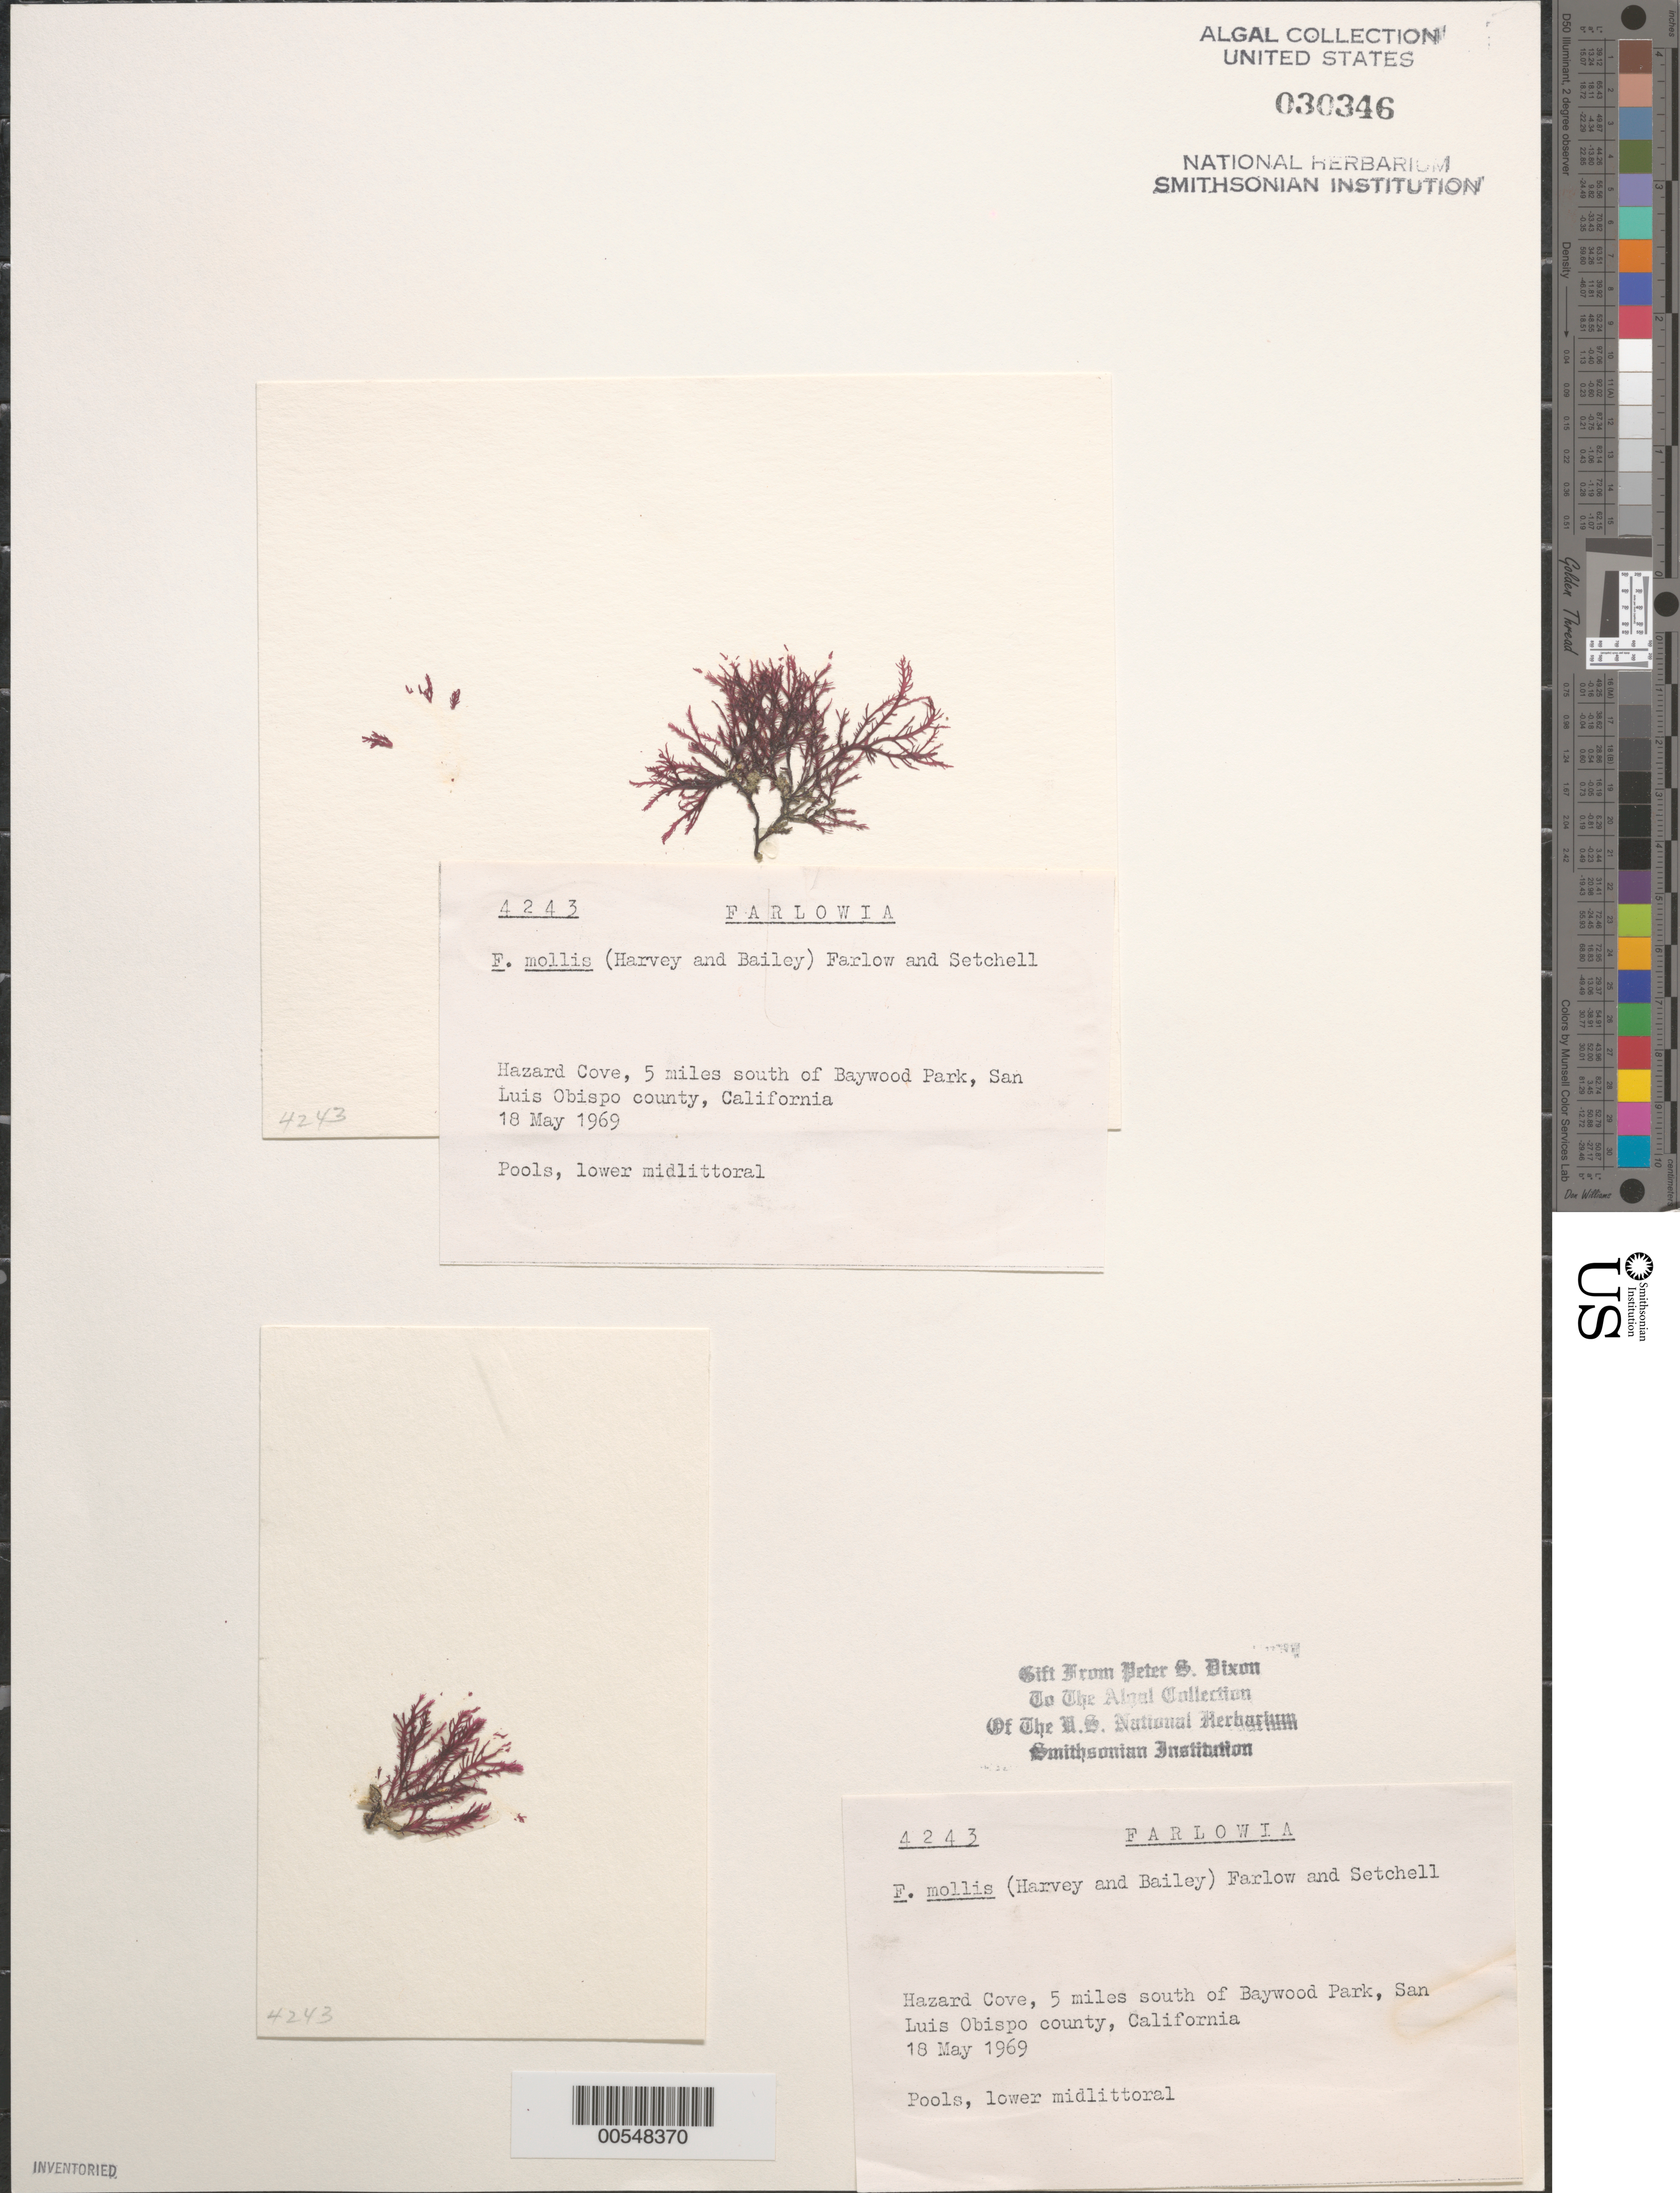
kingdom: Plantae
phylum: Rhodophyta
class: Florideophyceae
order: Gigartinales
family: Dumontiaceae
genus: Farlowia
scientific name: Farlowia mollis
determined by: Dixon, P. S.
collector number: PSD 4243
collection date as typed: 18 May 1969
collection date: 1969-05-18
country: United States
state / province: California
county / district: San Luis Obispo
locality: Hazard Cove, 5 miles south of Baywood Park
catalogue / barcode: US 30346